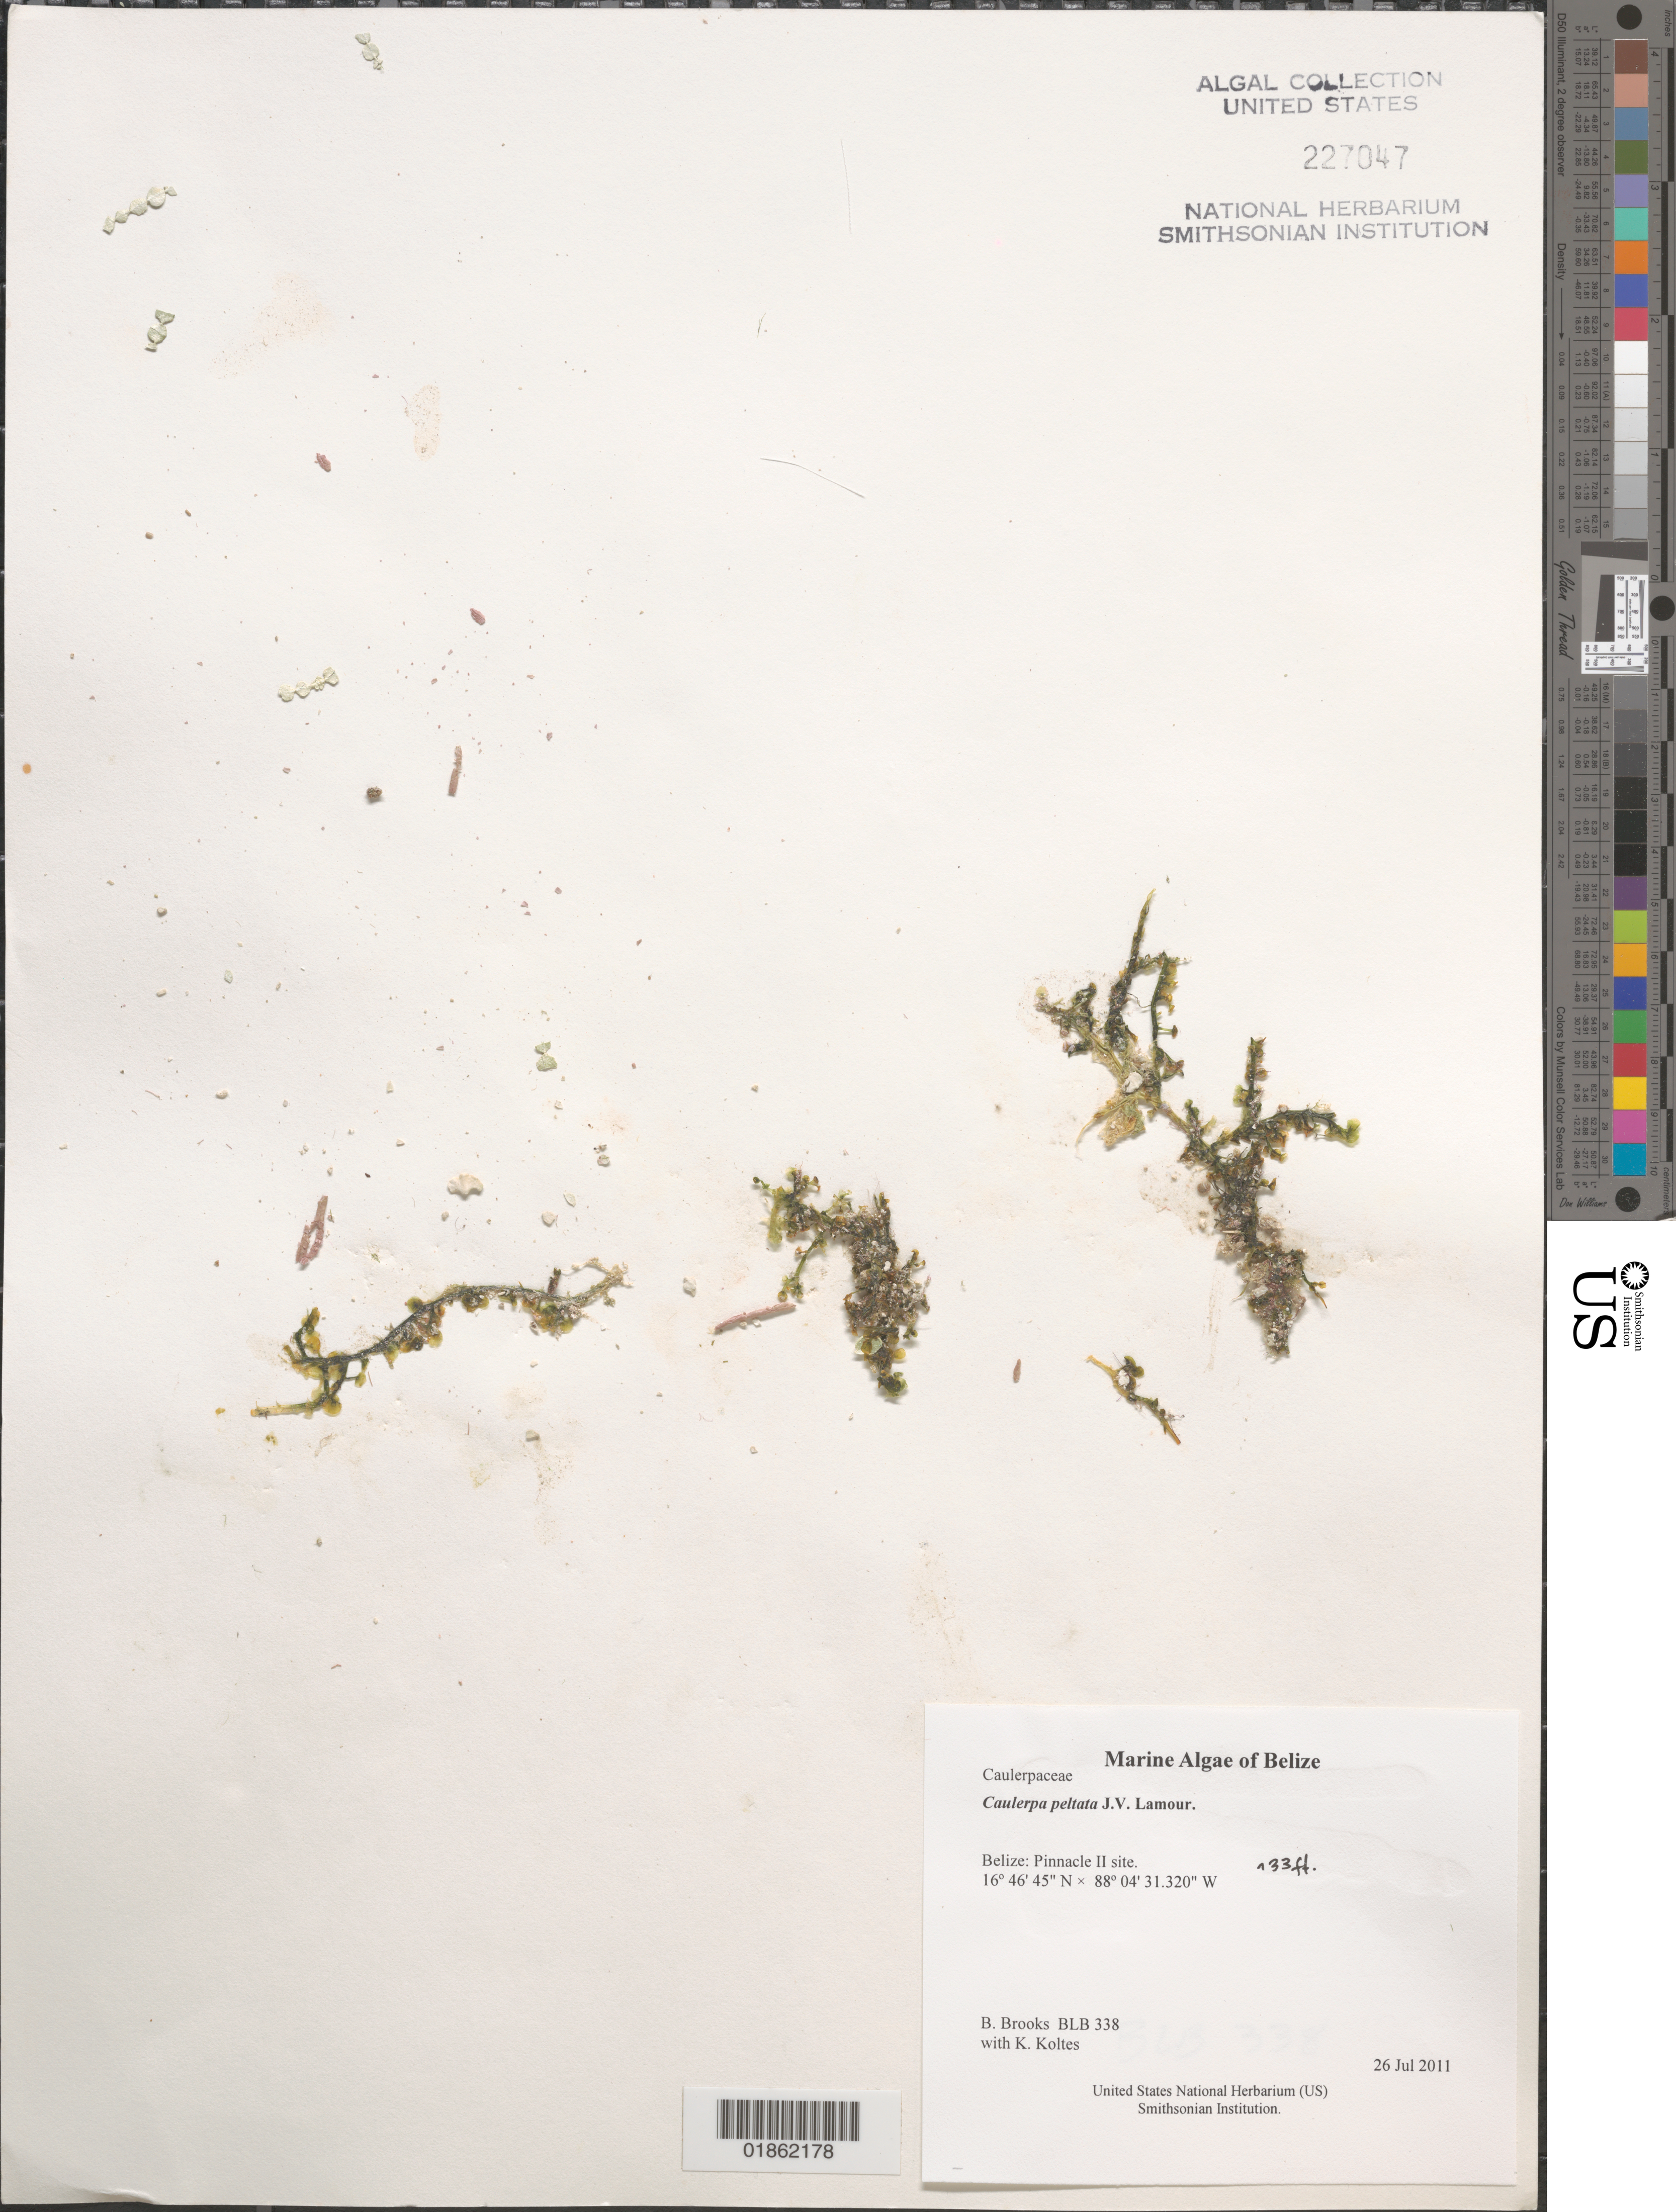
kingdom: Plantae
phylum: Chlorophyta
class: Ulvophyceae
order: Ulvales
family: Ulvaceae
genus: Ulva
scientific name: Ulva linza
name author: L.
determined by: Algae name updating Project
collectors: B. Brooks & K. Koltes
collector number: BLB 338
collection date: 2011-07-26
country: Belize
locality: Pinnacle II site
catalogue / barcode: US 227047